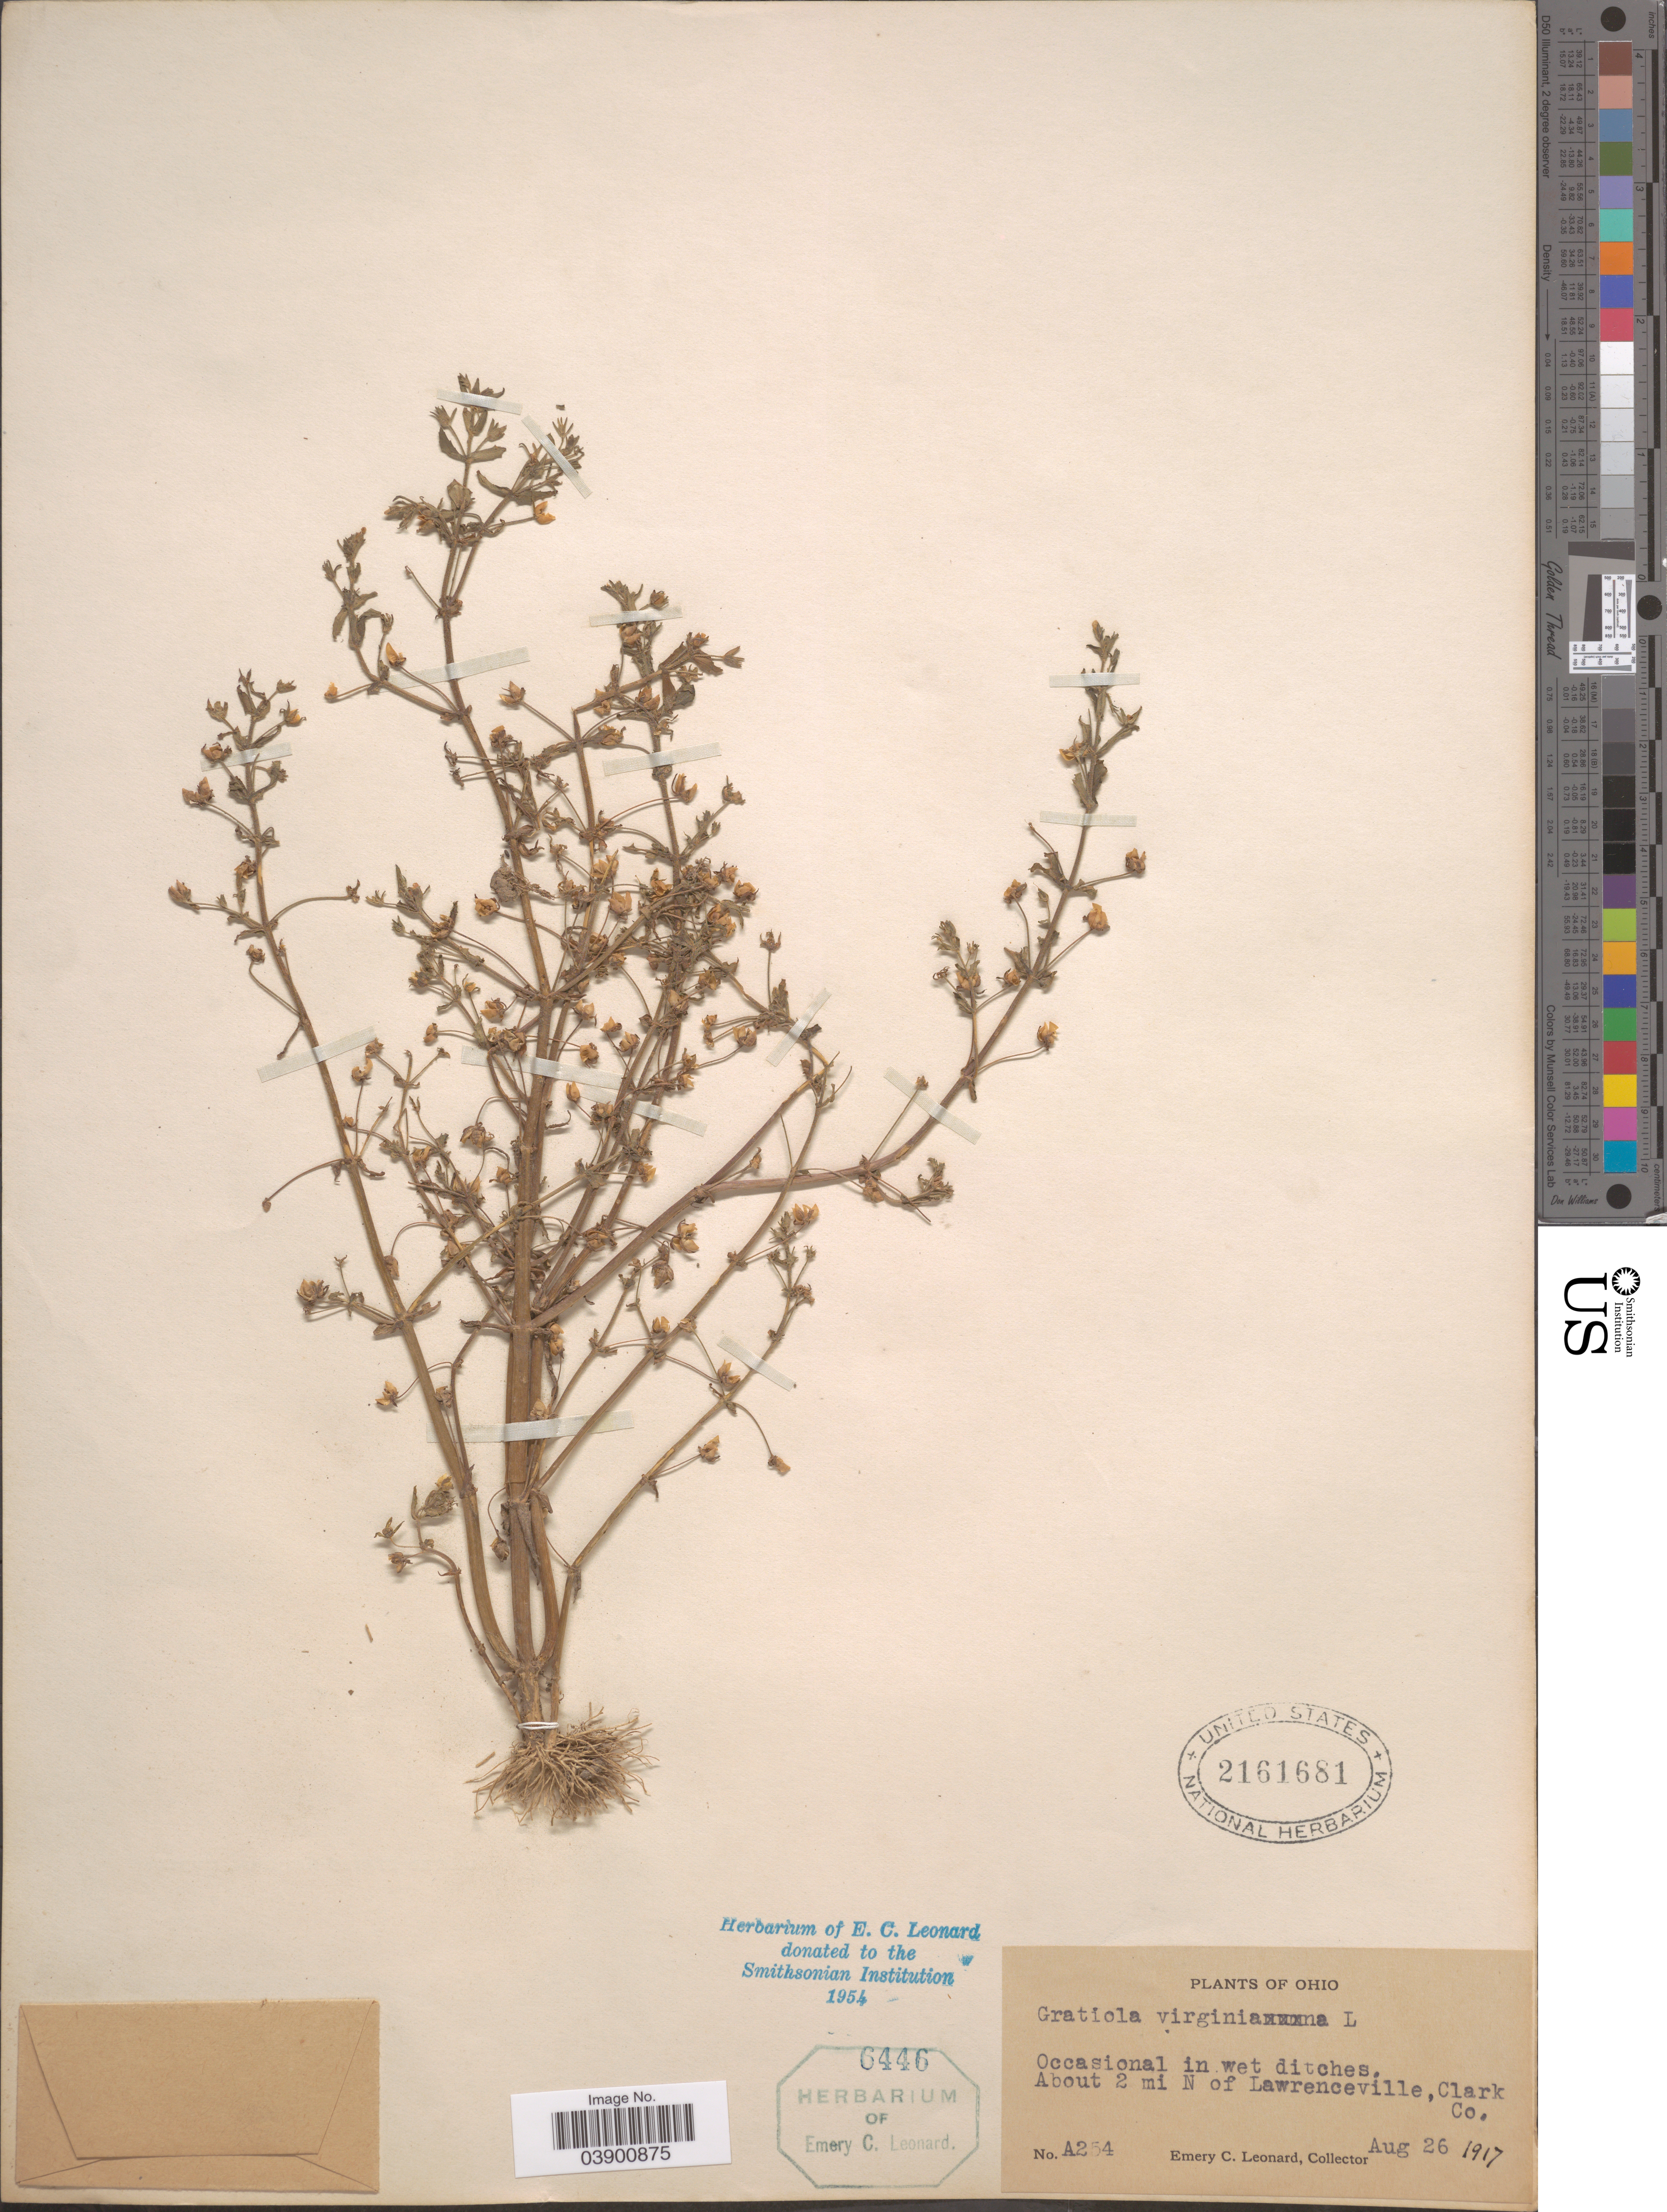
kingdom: Plantae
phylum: Tracheophyta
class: Magnoliopsida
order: Lamiales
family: Plantaginaceae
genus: Gratiola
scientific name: Gratiola virginiana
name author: L.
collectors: E. C. Leonard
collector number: A254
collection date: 1917-08-26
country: United States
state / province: Ohio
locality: About 2 mi N of Lawrenceville, Clark Co.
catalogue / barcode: US 2161681